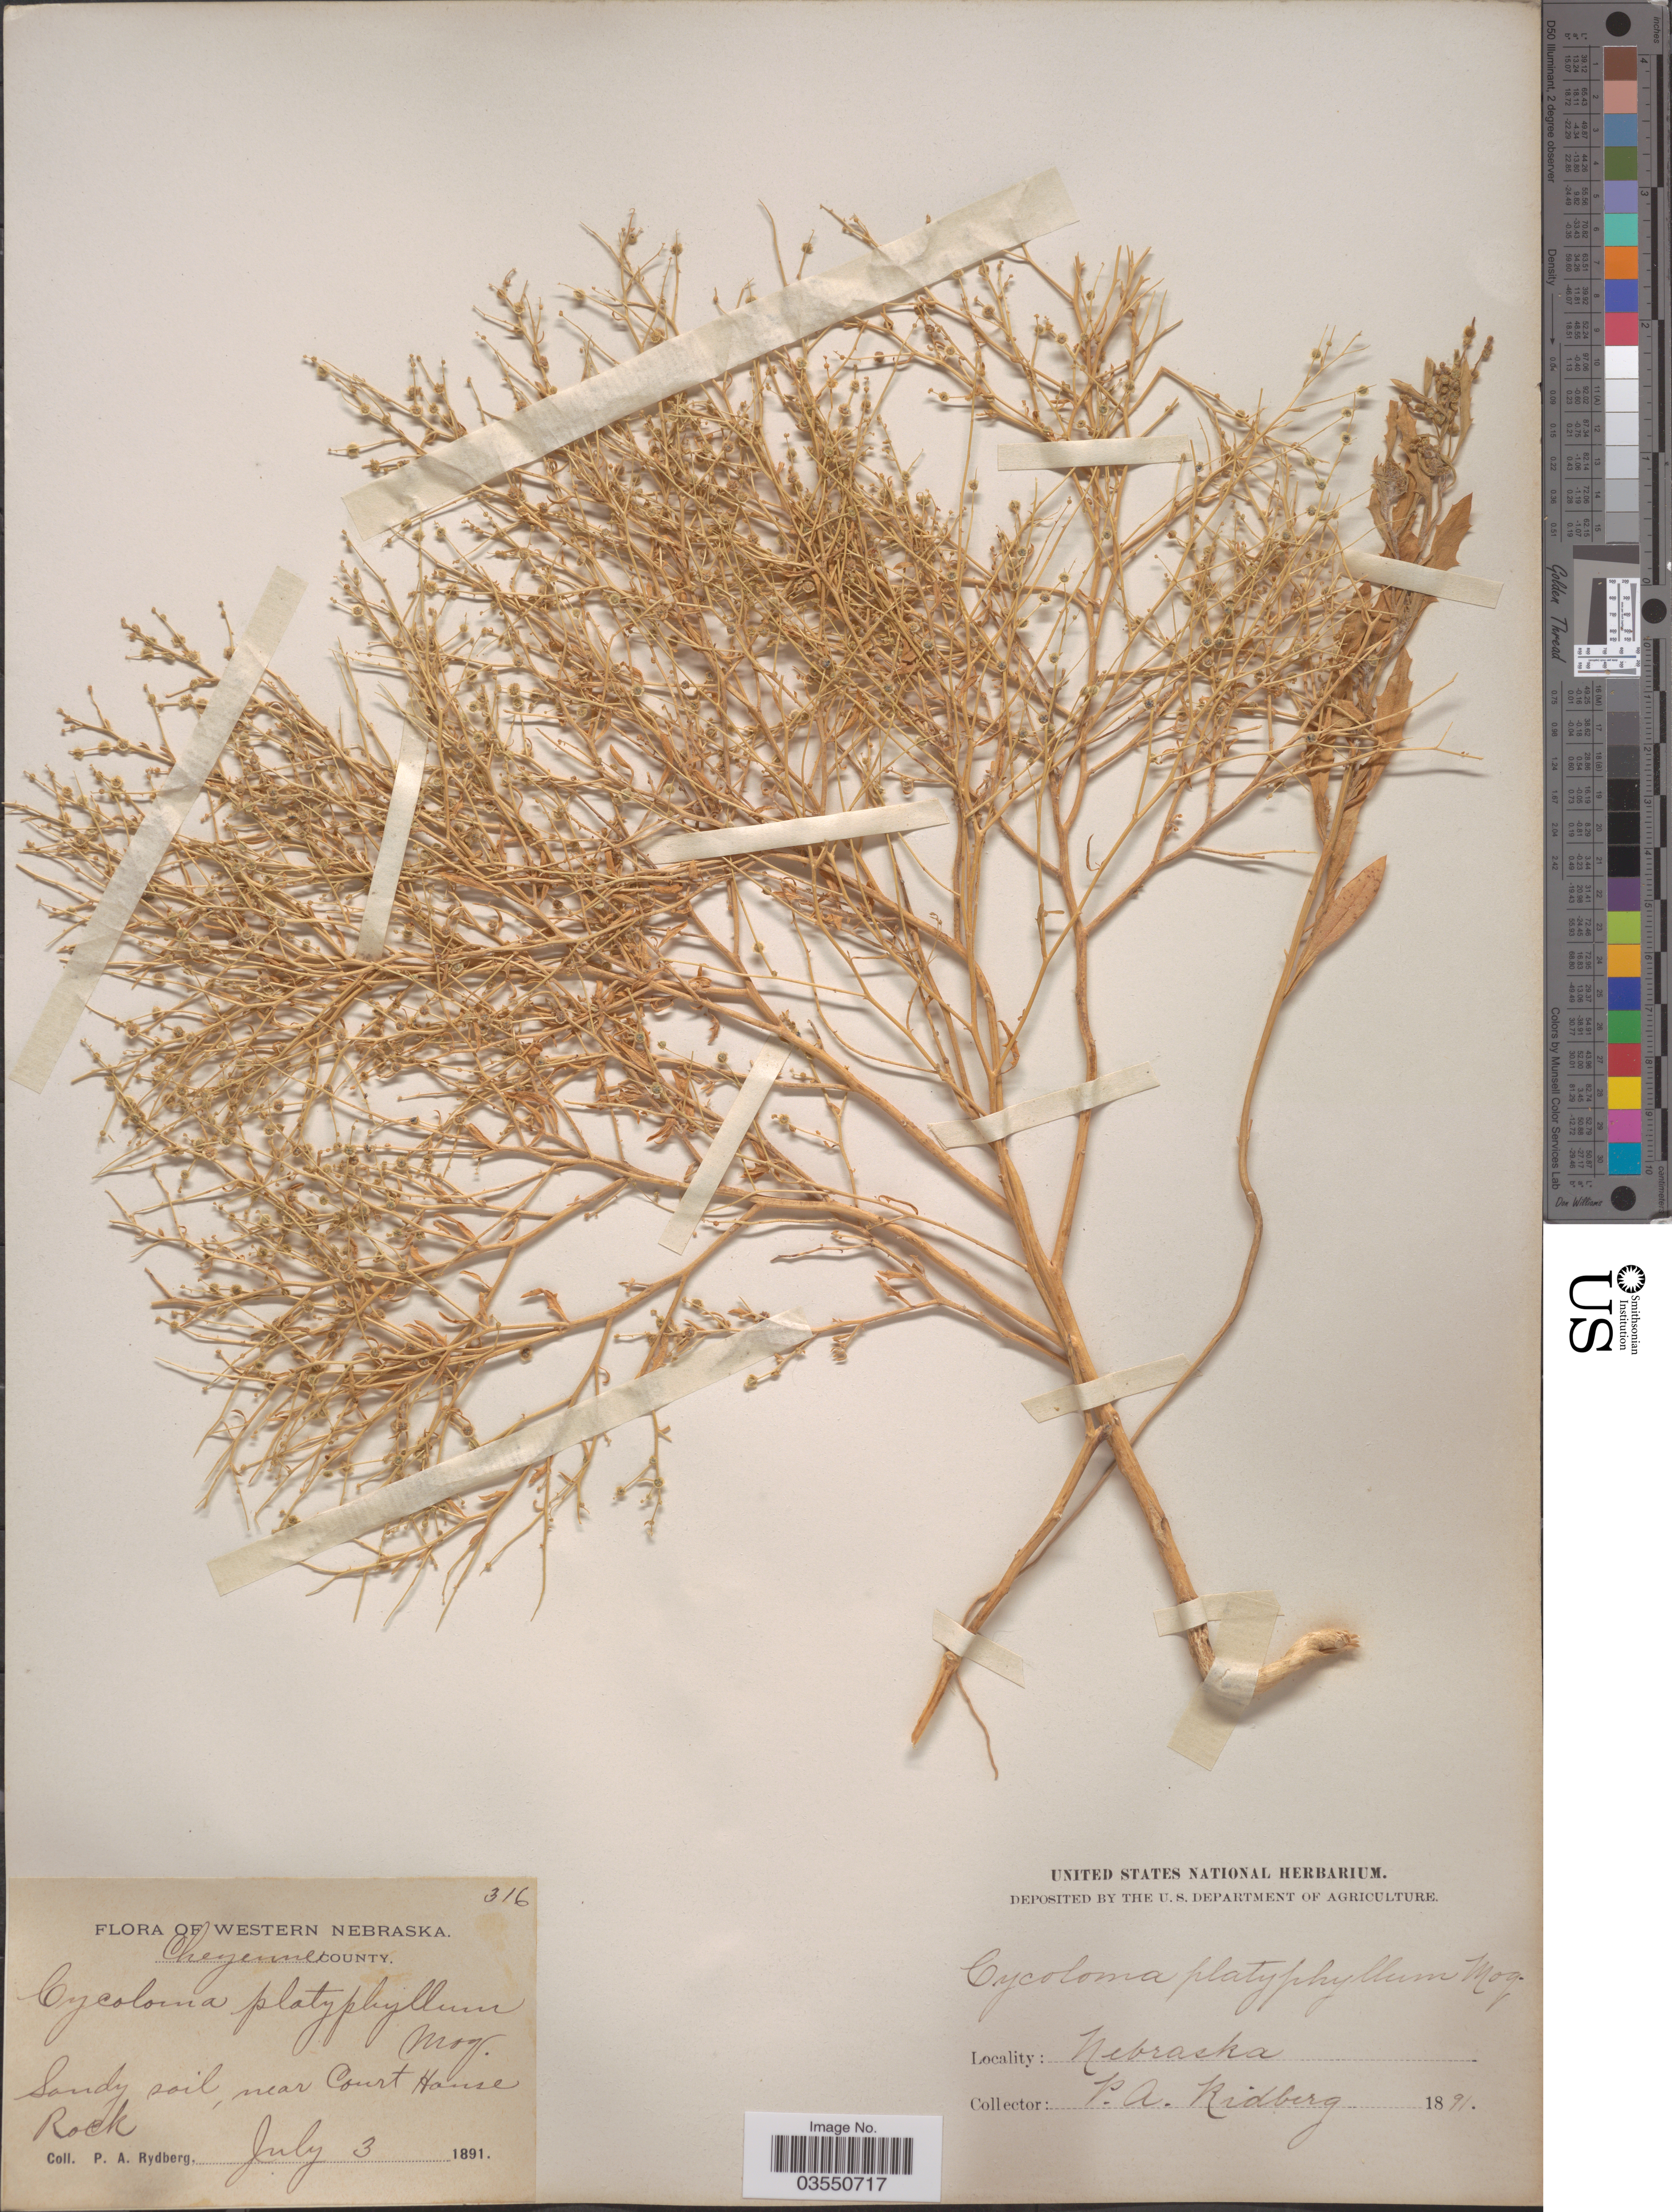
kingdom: Plantae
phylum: Tracheophyta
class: Magnoliopsida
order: Caryophyllales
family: Amaranthaceae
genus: Dysphania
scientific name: Dysphania atriplicifolia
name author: (Spreng.) G. Kadereit et al.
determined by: U.S. National Herbarium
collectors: P. A. Rydberg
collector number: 316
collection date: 1891-07-03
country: United States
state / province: Nebraska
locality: Western Nebraska. Cheyenne County. Near Court House. Rock.